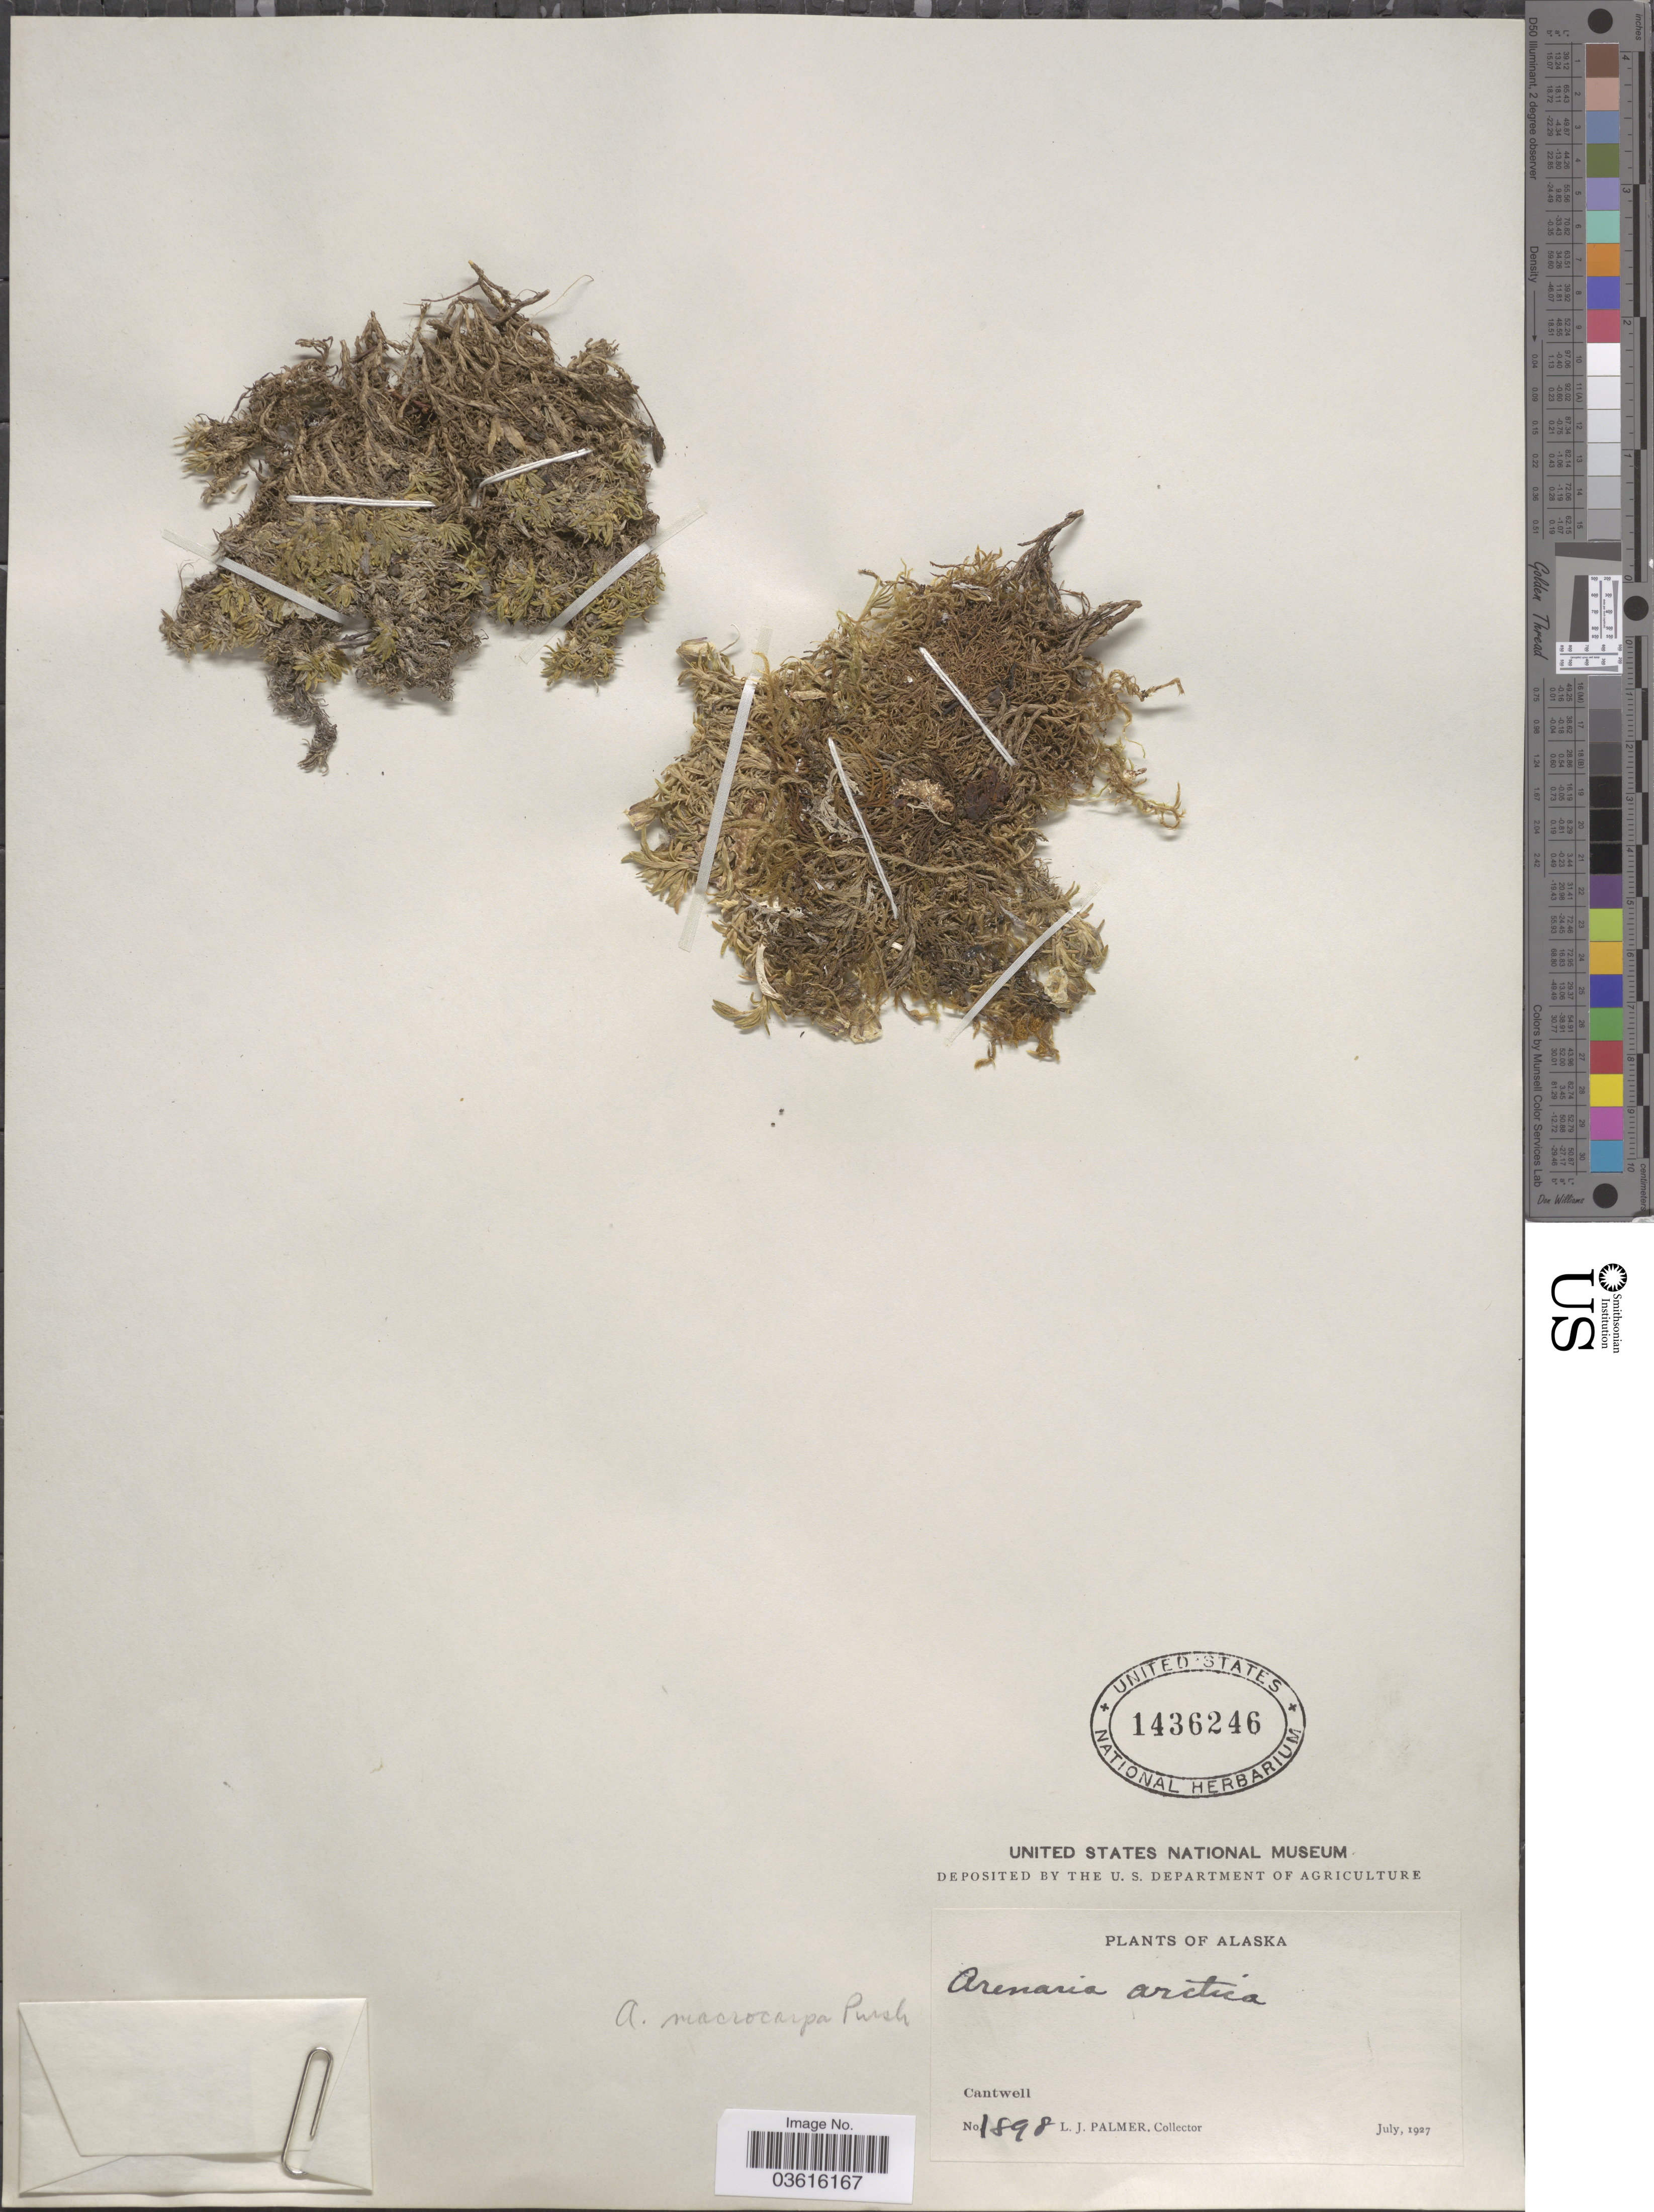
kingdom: Plantae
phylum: Tracheophyta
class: Magnoliopsida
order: Caryophyllales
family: Caryophyllaceae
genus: Pseudocherleria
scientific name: Pseudocherleria macrocarpa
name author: (Pursh) Dillenb. & Kadereit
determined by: U.S. National Herbarium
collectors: L. J. Palmer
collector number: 1898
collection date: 1927-07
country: United States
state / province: Alaska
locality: Cantwell.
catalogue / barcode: US 1436246